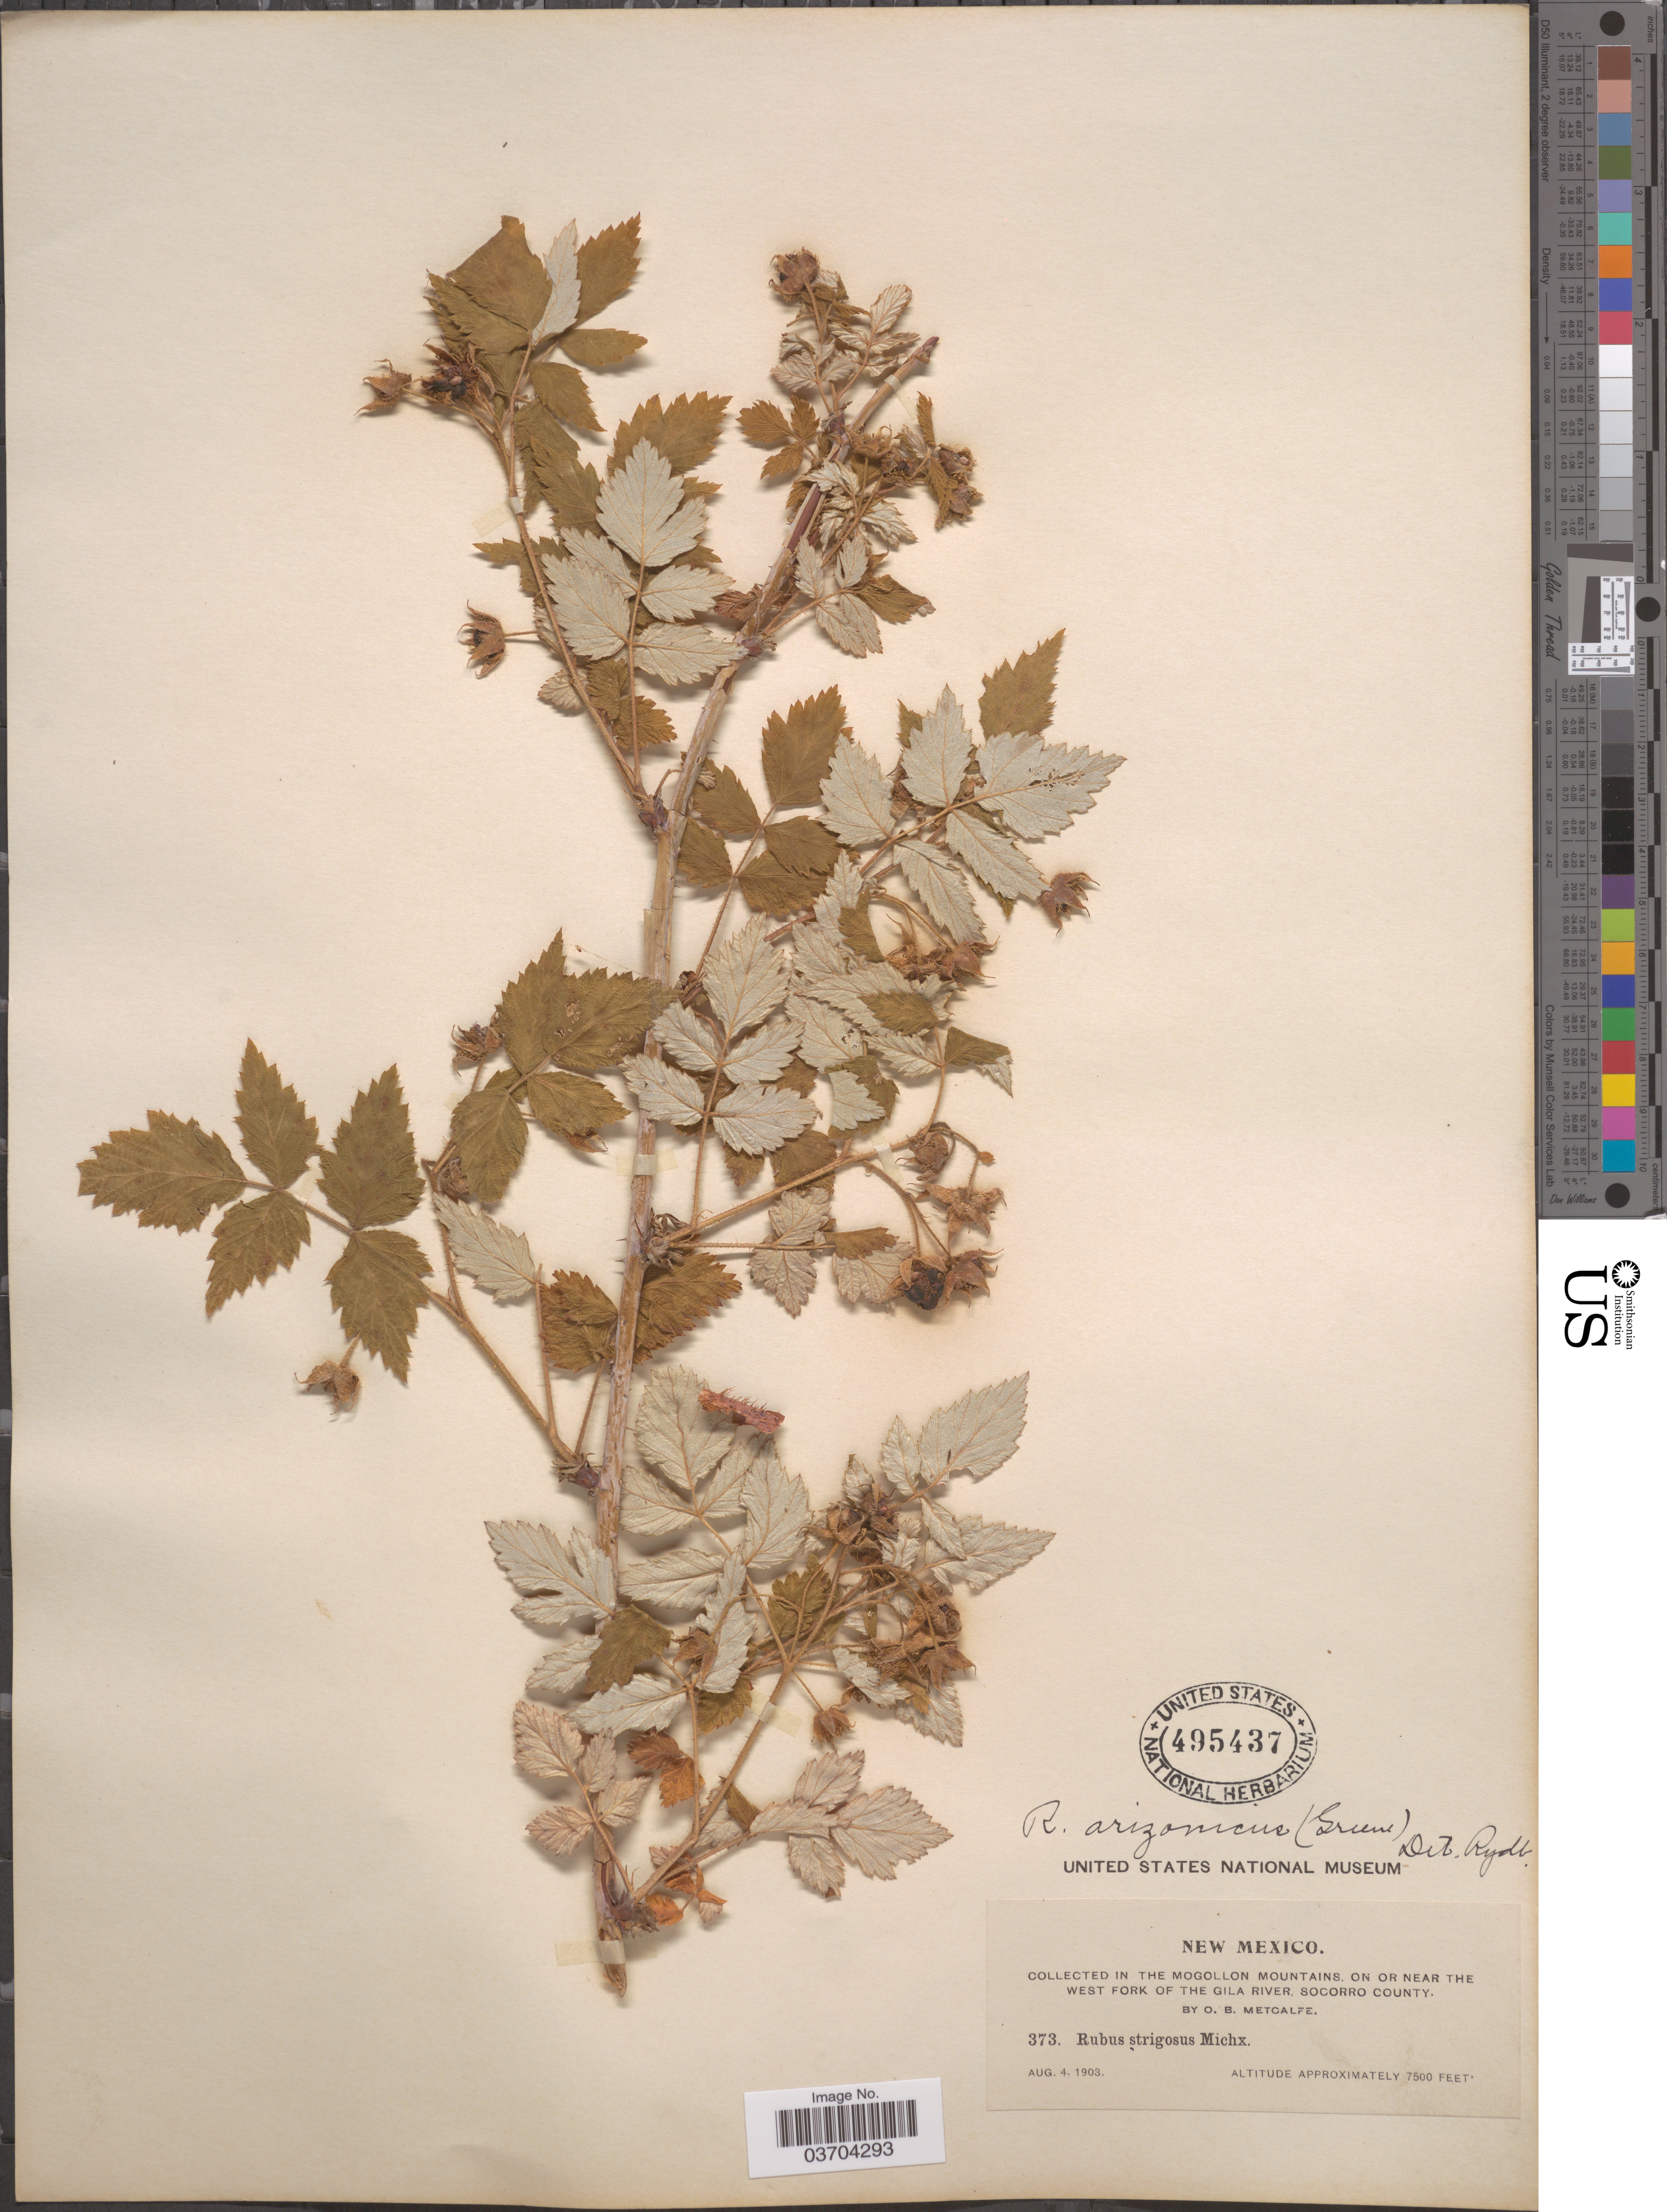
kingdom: Plantae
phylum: Tracheophyta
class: Magnoliopsida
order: Rosales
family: Rosaceae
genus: Rubus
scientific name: Rubus arizonicus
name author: (Greene) Rydb.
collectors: O. B. Metcalfe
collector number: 373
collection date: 1903-08-04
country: United States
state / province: New Mexico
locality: The Mogollon Mountains, on or near the West Fork of the Gila River, Socorro County.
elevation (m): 2286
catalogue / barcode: US 495437